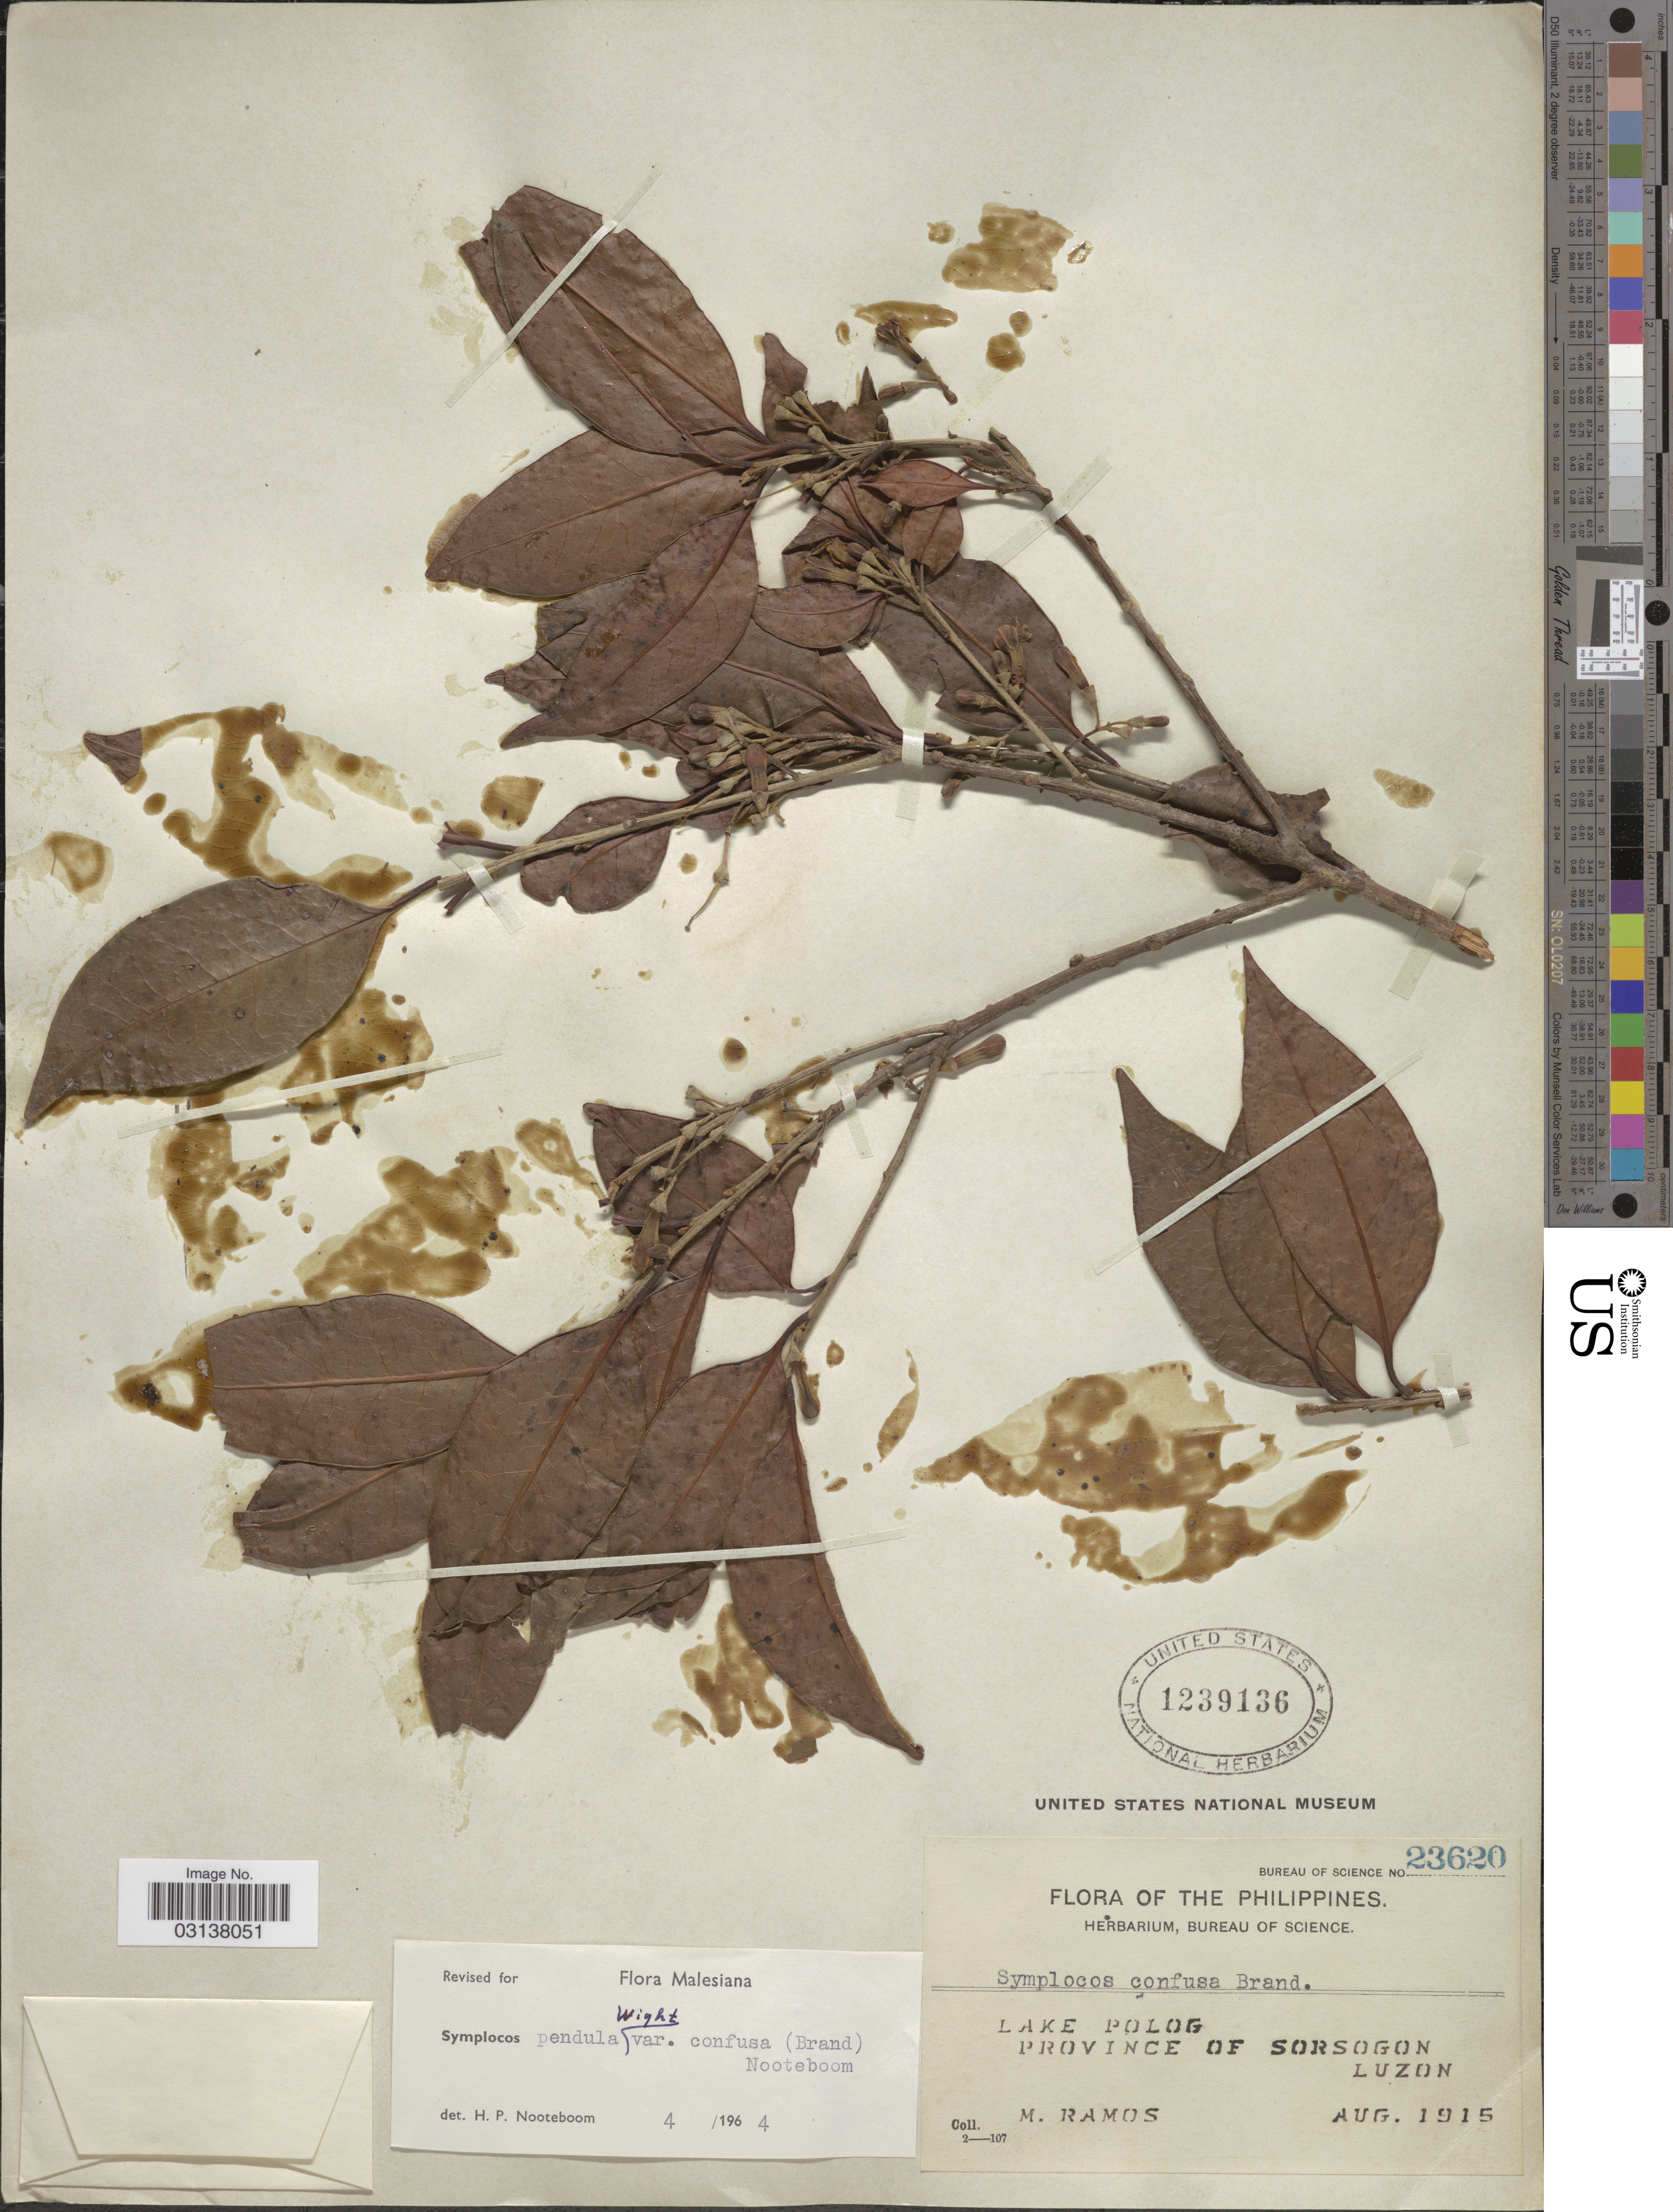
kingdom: Plantae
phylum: Tracheophyta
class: Magnoliopsida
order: Ericales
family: Symplocaceae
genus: Cordyloblaste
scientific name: Cordyloblaste pendula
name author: (Wight) Alston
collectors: M. Ramos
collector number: Bureau of Science 23620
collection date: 1915-08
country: Philippines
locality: The Philippines. Lake Polog. Province of Sorsogon Luzon.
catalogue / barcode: US 1239136